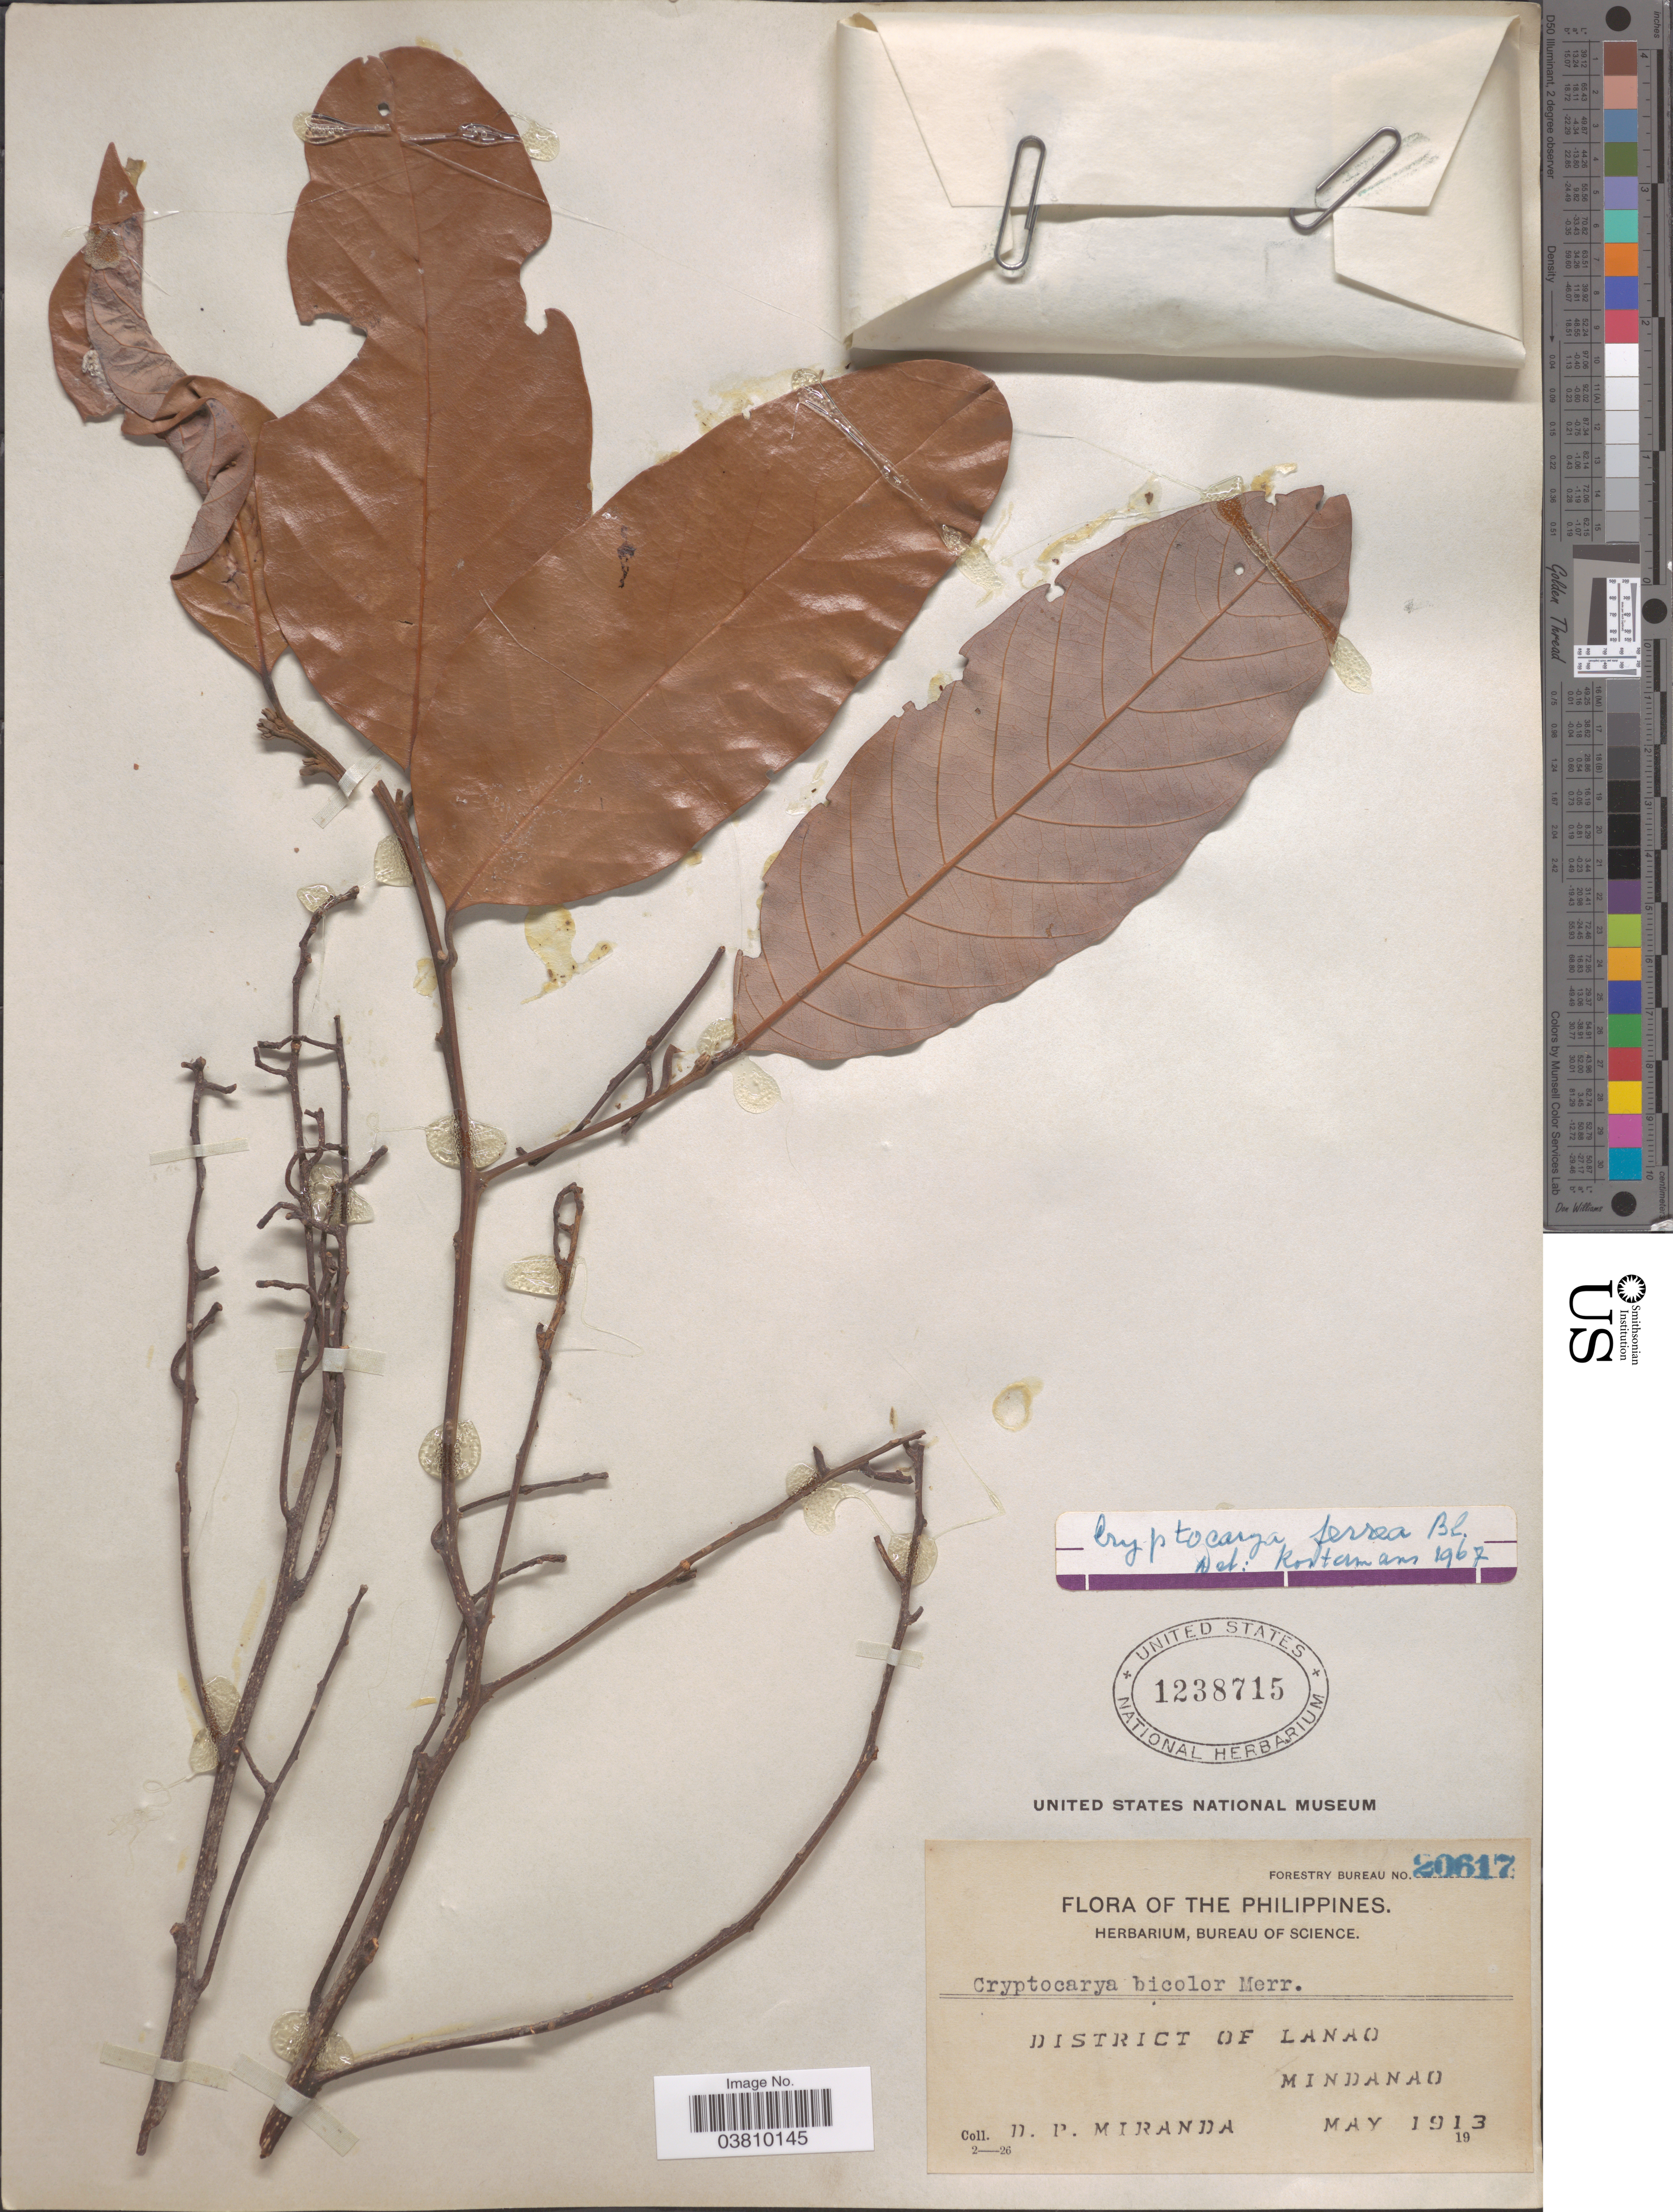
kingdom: Plantae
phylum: Tracheophyta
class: Magnoliopsida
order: Laurales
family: Lauraceae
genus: Cryptocarya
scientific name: Cryptocarya ferrea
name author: Blume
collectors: D. P. Miranda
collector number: Forestry Bureau 20617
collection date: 1913-05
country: Philippines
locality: District of Lanao, Mindanao.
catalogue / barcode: US 1238715